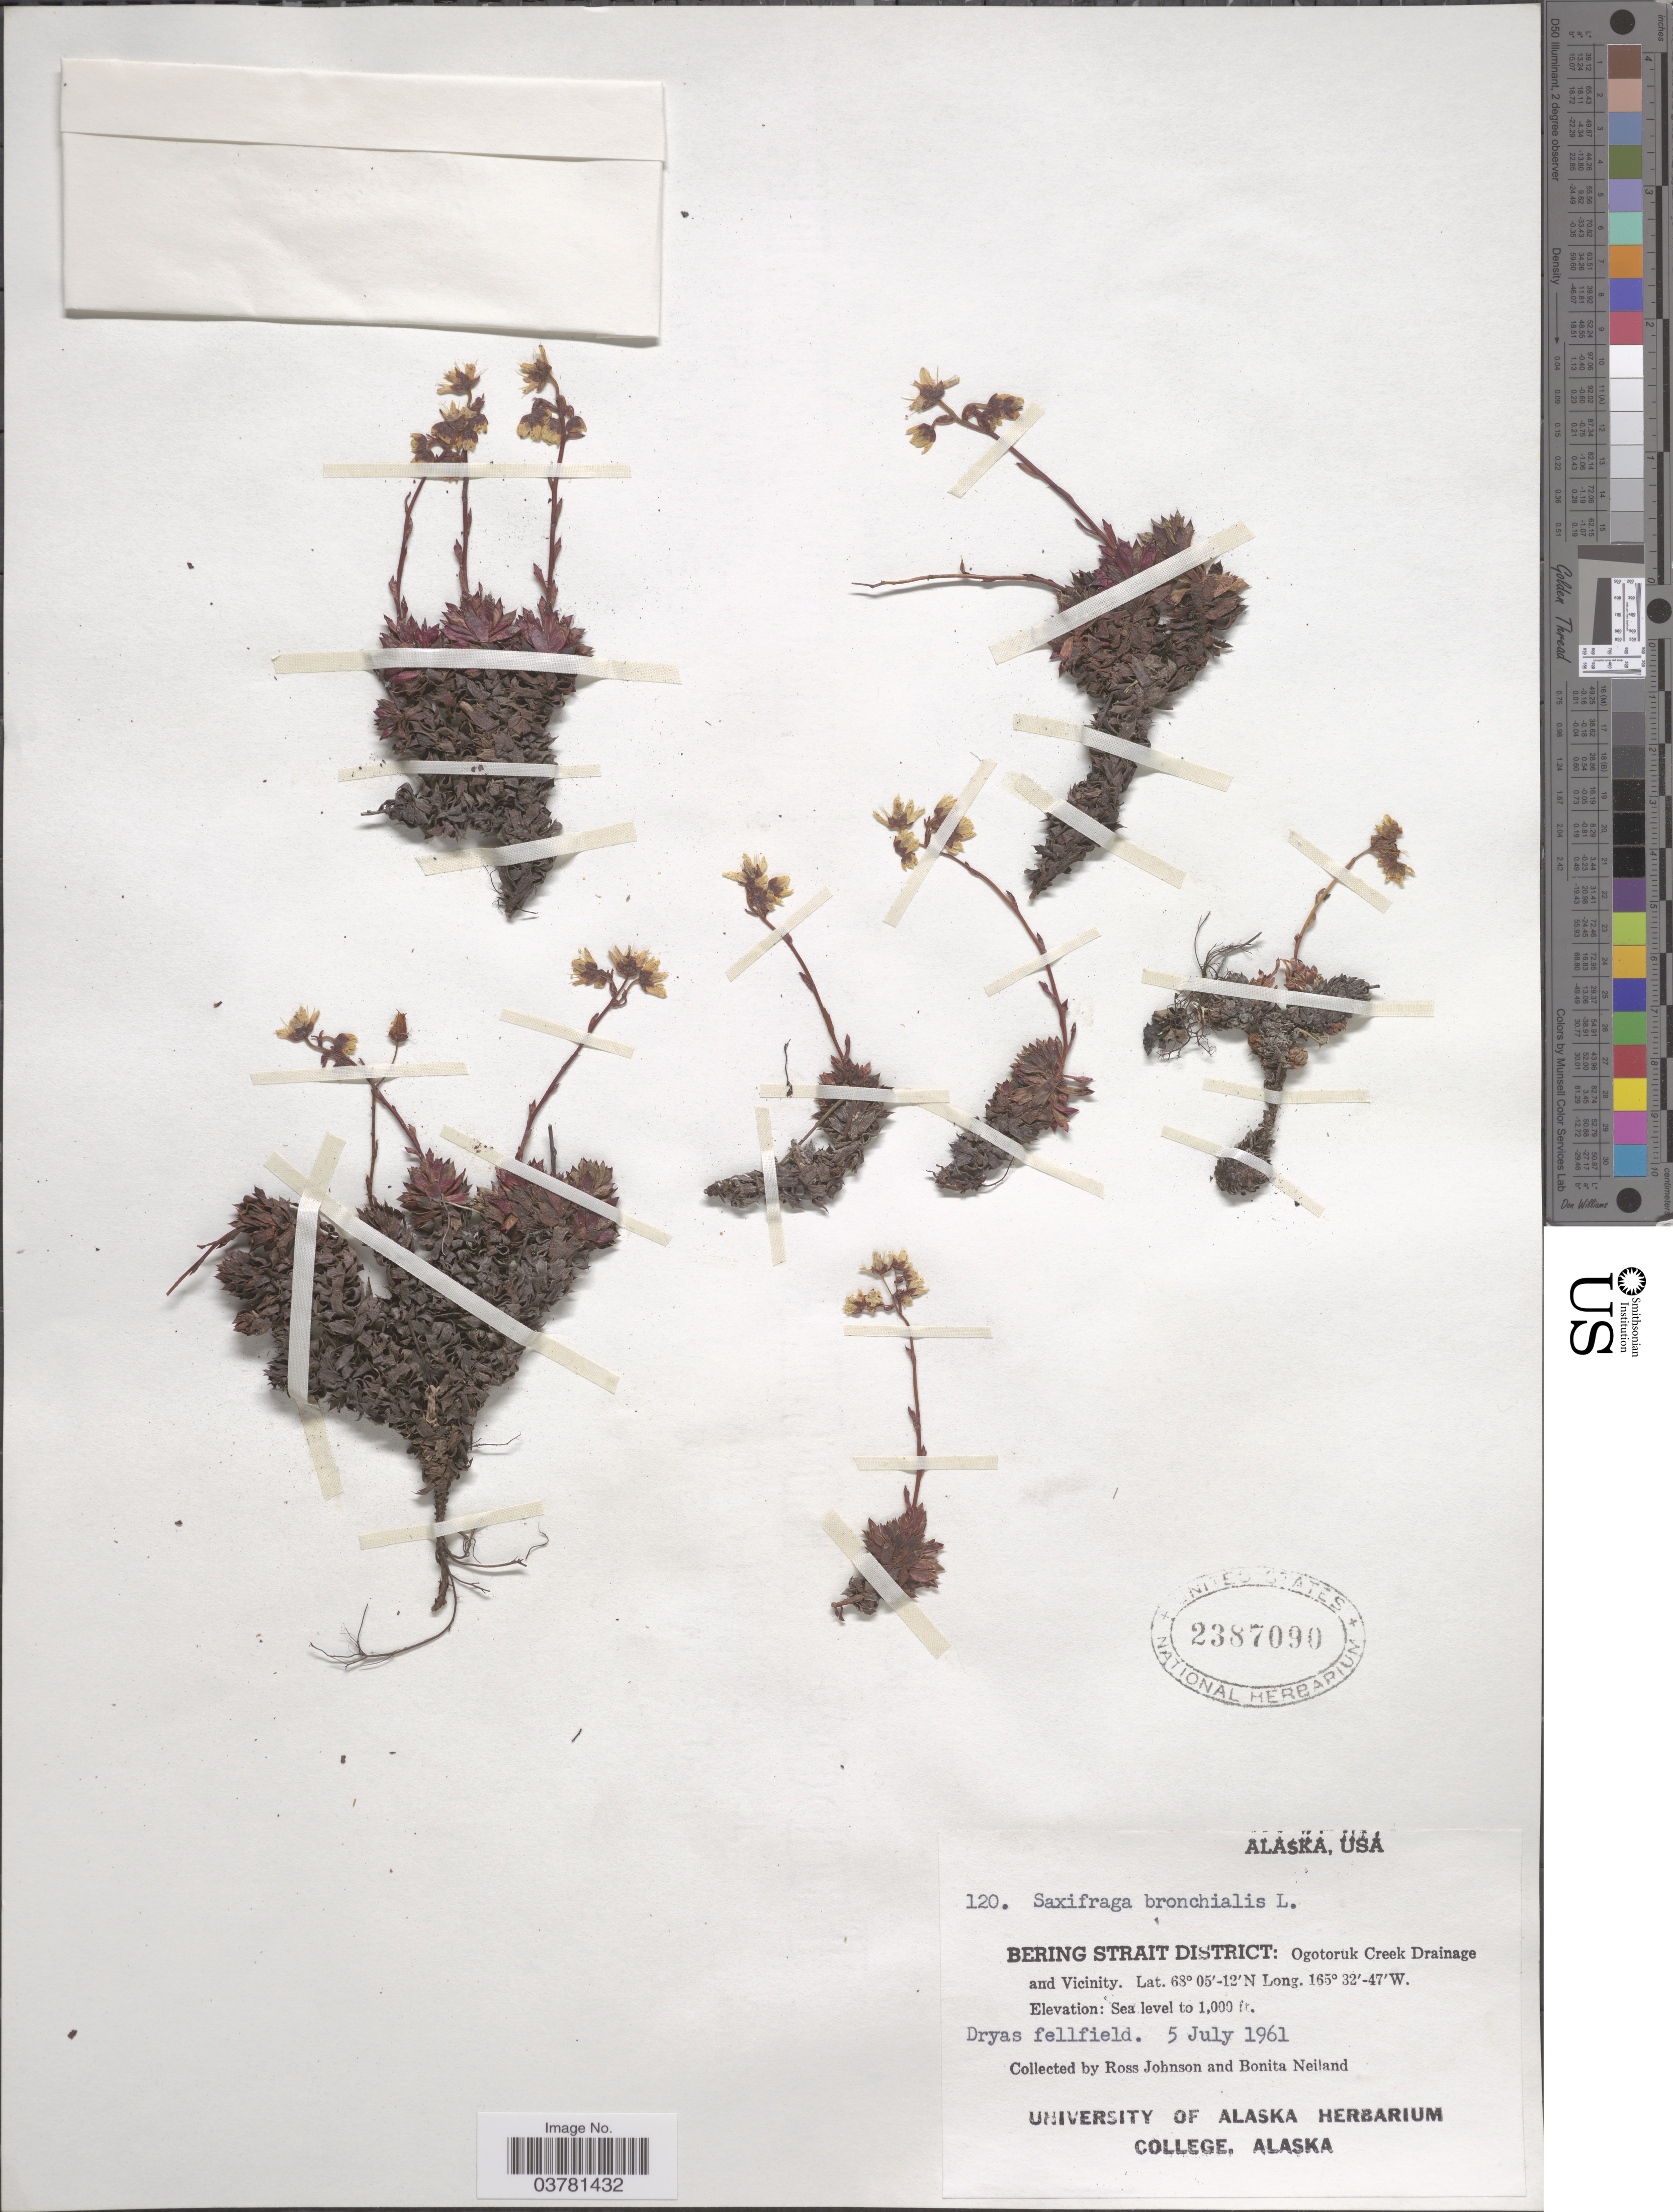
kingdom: Plantae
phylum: Tracheophyta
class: Magnoliopsida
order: Saxifragales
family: Saxifragaceae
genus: Saxifraga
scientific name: Saxifraga tricuspidata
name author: Rottb.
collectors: R. Johnson & B. Neiland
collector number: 120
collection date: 1961-07-05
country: United States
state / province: Alaska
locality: Bering Strait District: Ogotoruk Creek Drainage and Vicinity.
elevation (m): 305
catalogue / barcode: US 2387090